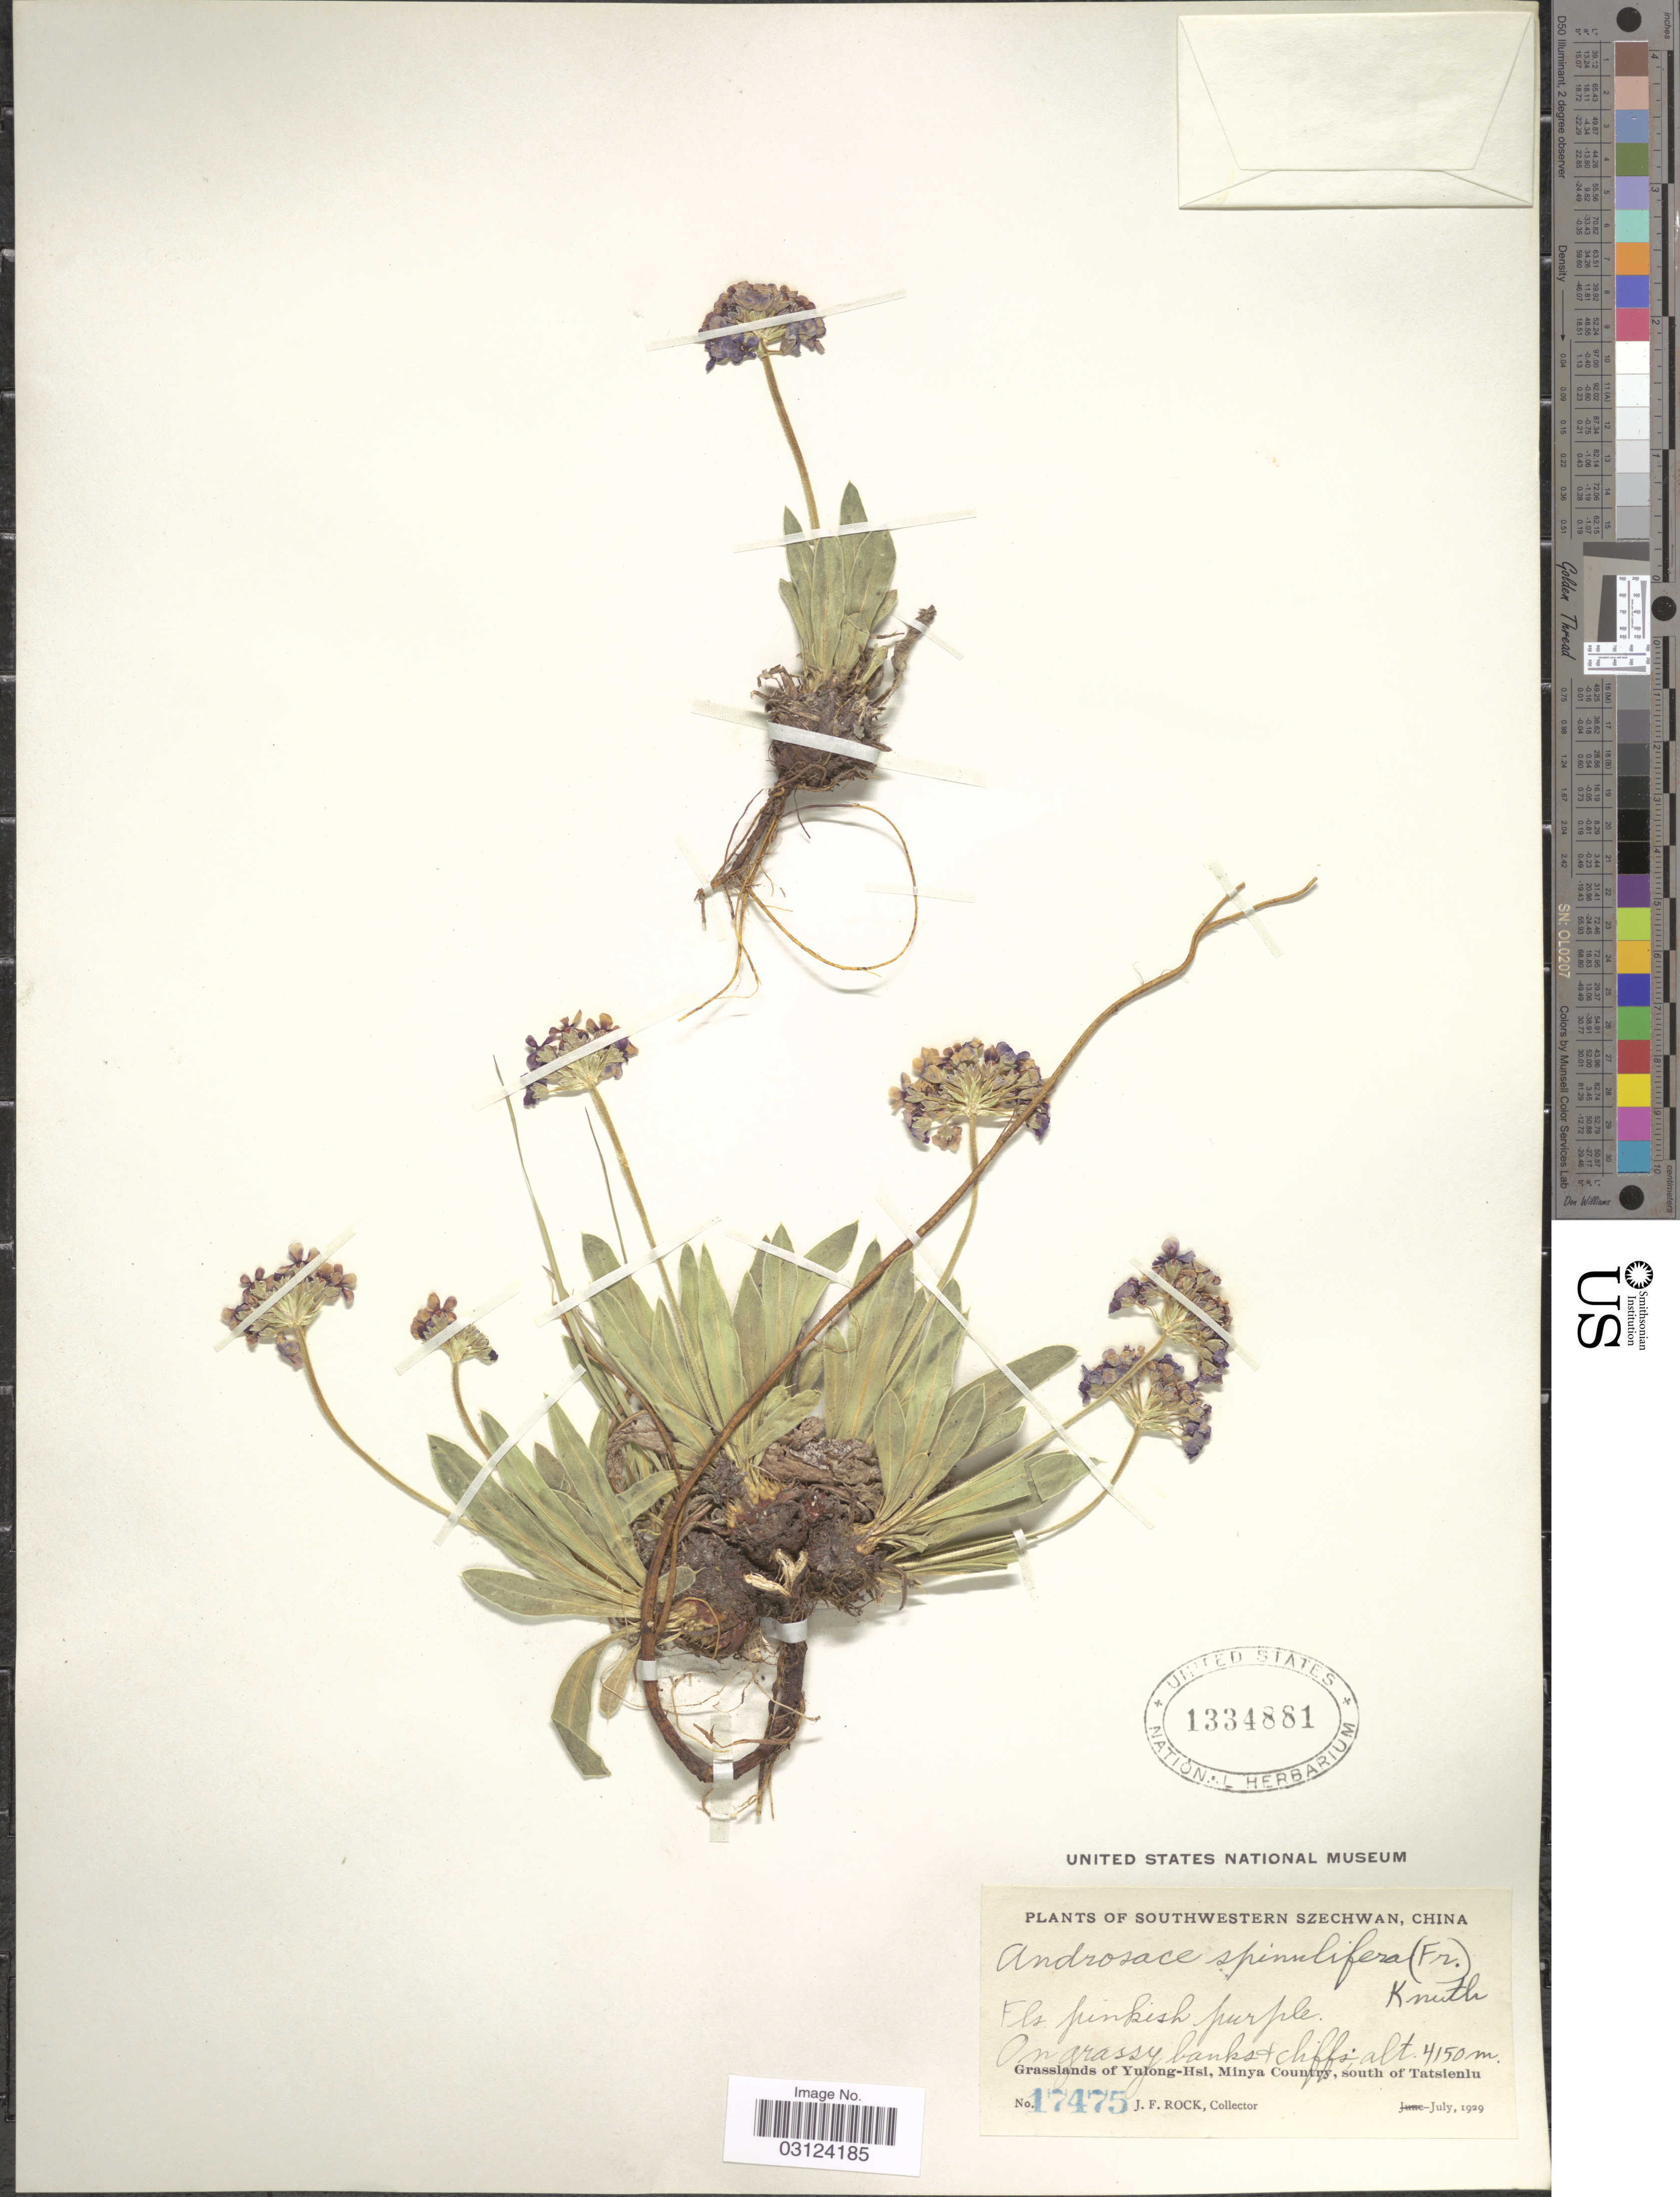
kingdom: Plantae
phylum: Tracheophyta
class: Magnoliopsida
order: Ericales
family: Primulaceae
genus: Androsace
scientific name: Androsace spinulifera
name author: (Franch.) R. Knuth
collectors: J. Rock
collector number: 17475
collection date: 1929-07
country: China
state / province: Sichuan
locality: Southwestern Szechwan, Grasslands of Yulong-Hsi, Minya Country, south of Tatsienlu.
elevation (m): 4150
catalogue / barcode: US 1334881